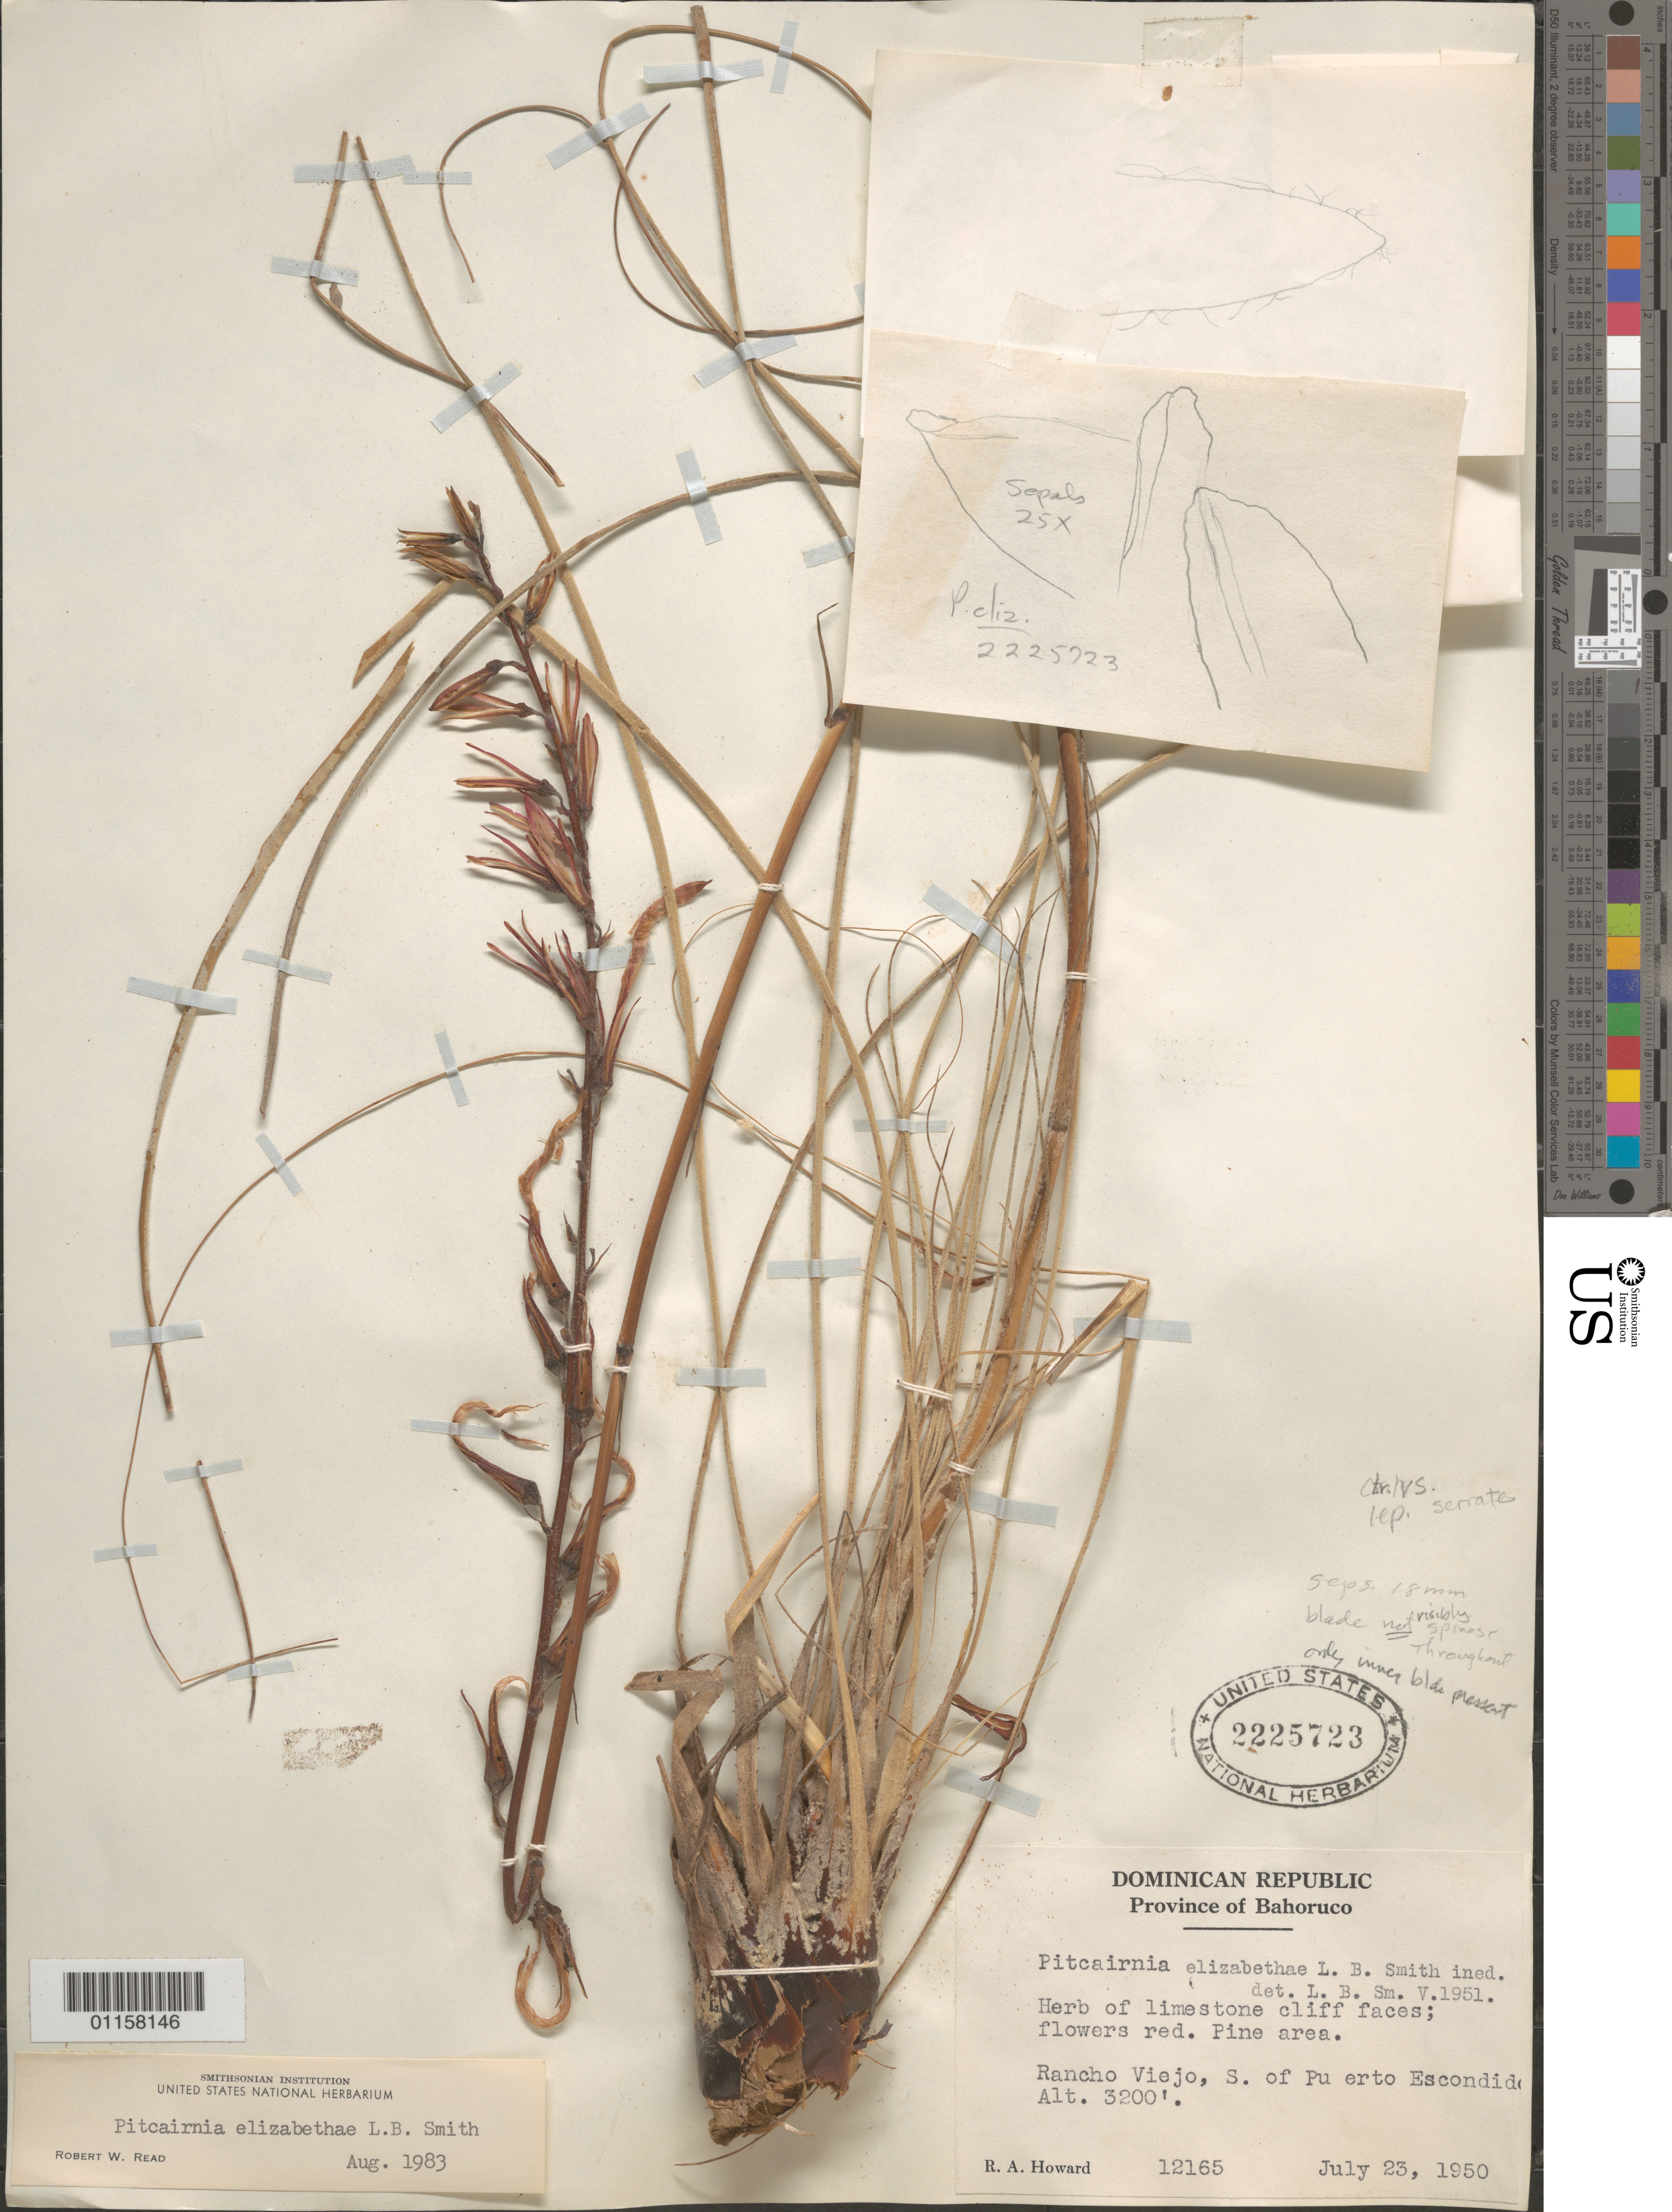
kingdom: Plantae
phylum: Tracheophyta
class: Liliopsida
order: Poales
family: Bromeliaceae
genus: Pitcairnia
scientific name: Pitcairnia elizabethae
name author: L.B. Sm.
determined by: Smith, Lyman B., (US), NMNH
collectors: R. A. Howard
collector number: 12165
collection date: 1950-07-23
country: Dominican Republic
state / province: Baoruco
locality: Rancho Viejo, S of Puerto Escondido.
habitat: Limestone cliff faces; pine area.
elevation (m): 975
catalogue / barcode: US 2225723